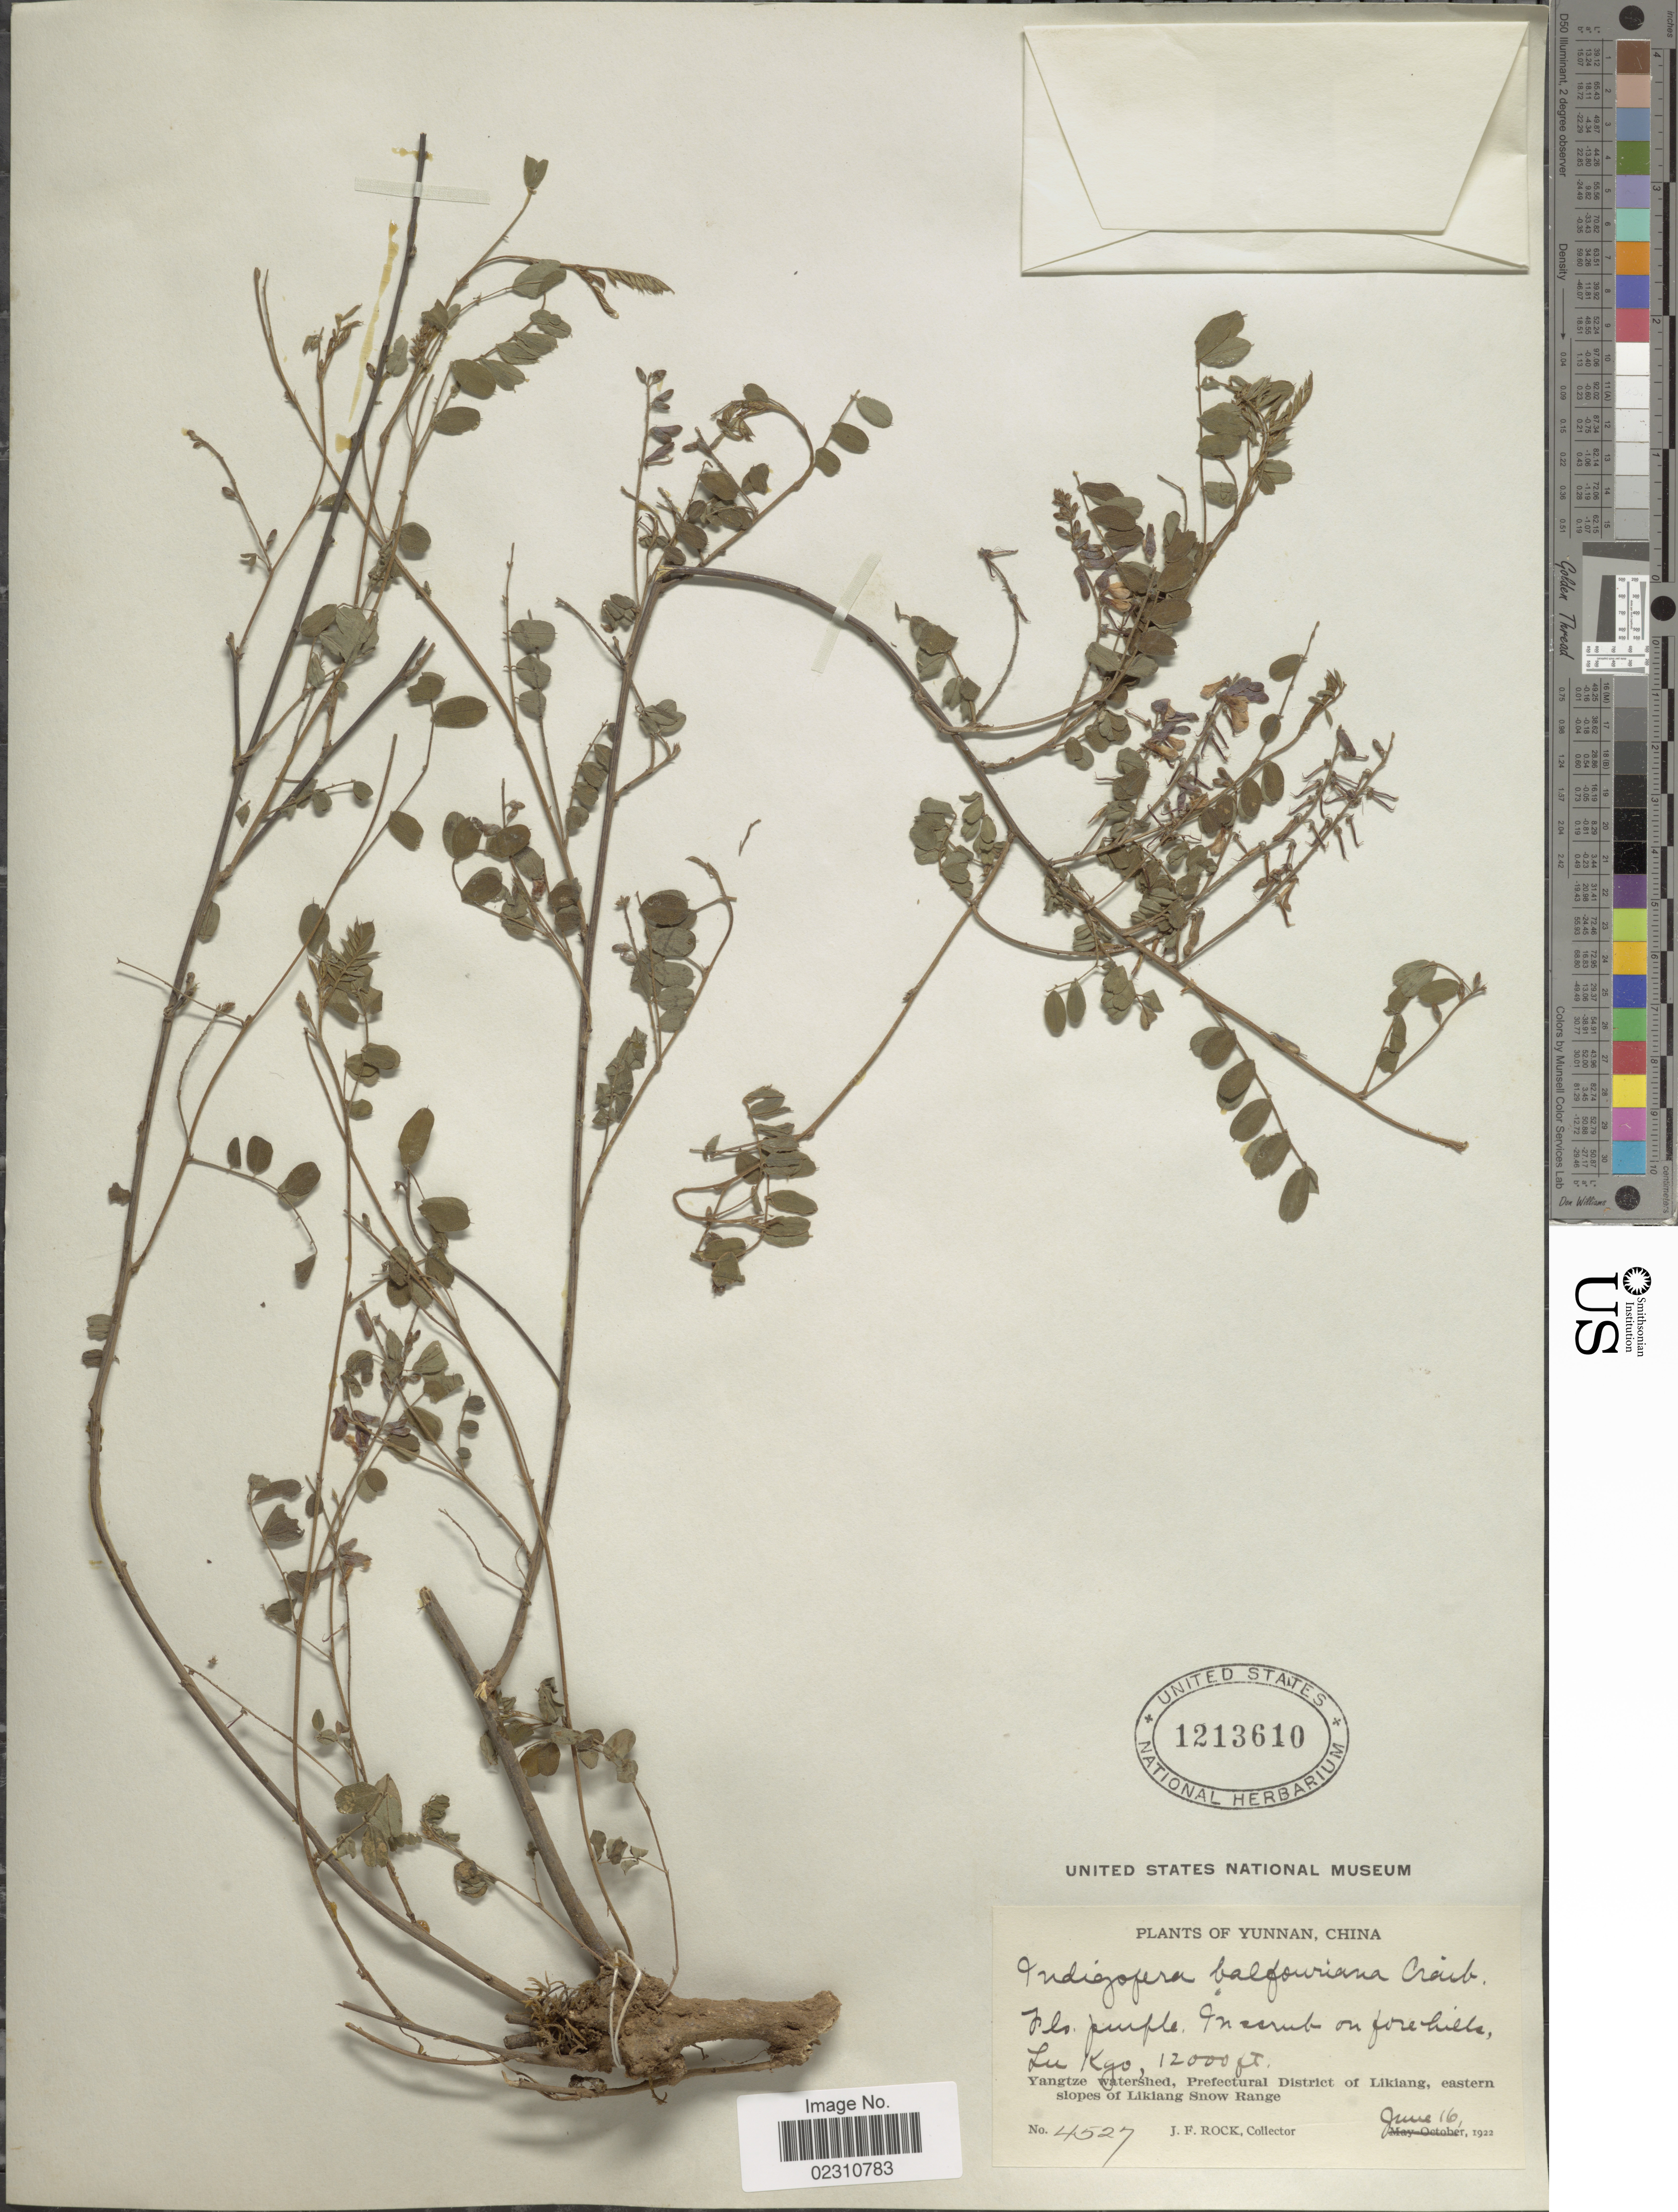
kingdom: Plantae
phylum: Tracheophyta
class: Magnoliopsida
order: Fabales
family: Fabaceae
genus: Indigofera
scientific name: Indigofera balfouriana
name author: Craib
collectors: J. Rock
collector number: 4527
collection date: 1922-06-16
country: China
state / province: Yunnan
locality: Yunnan, China. Yangtze watershed, Prefectural District of Likiang, eastern slopes of Likiang Snow Range. Lu Kgo.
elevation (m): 3658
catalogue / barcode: US 1213610